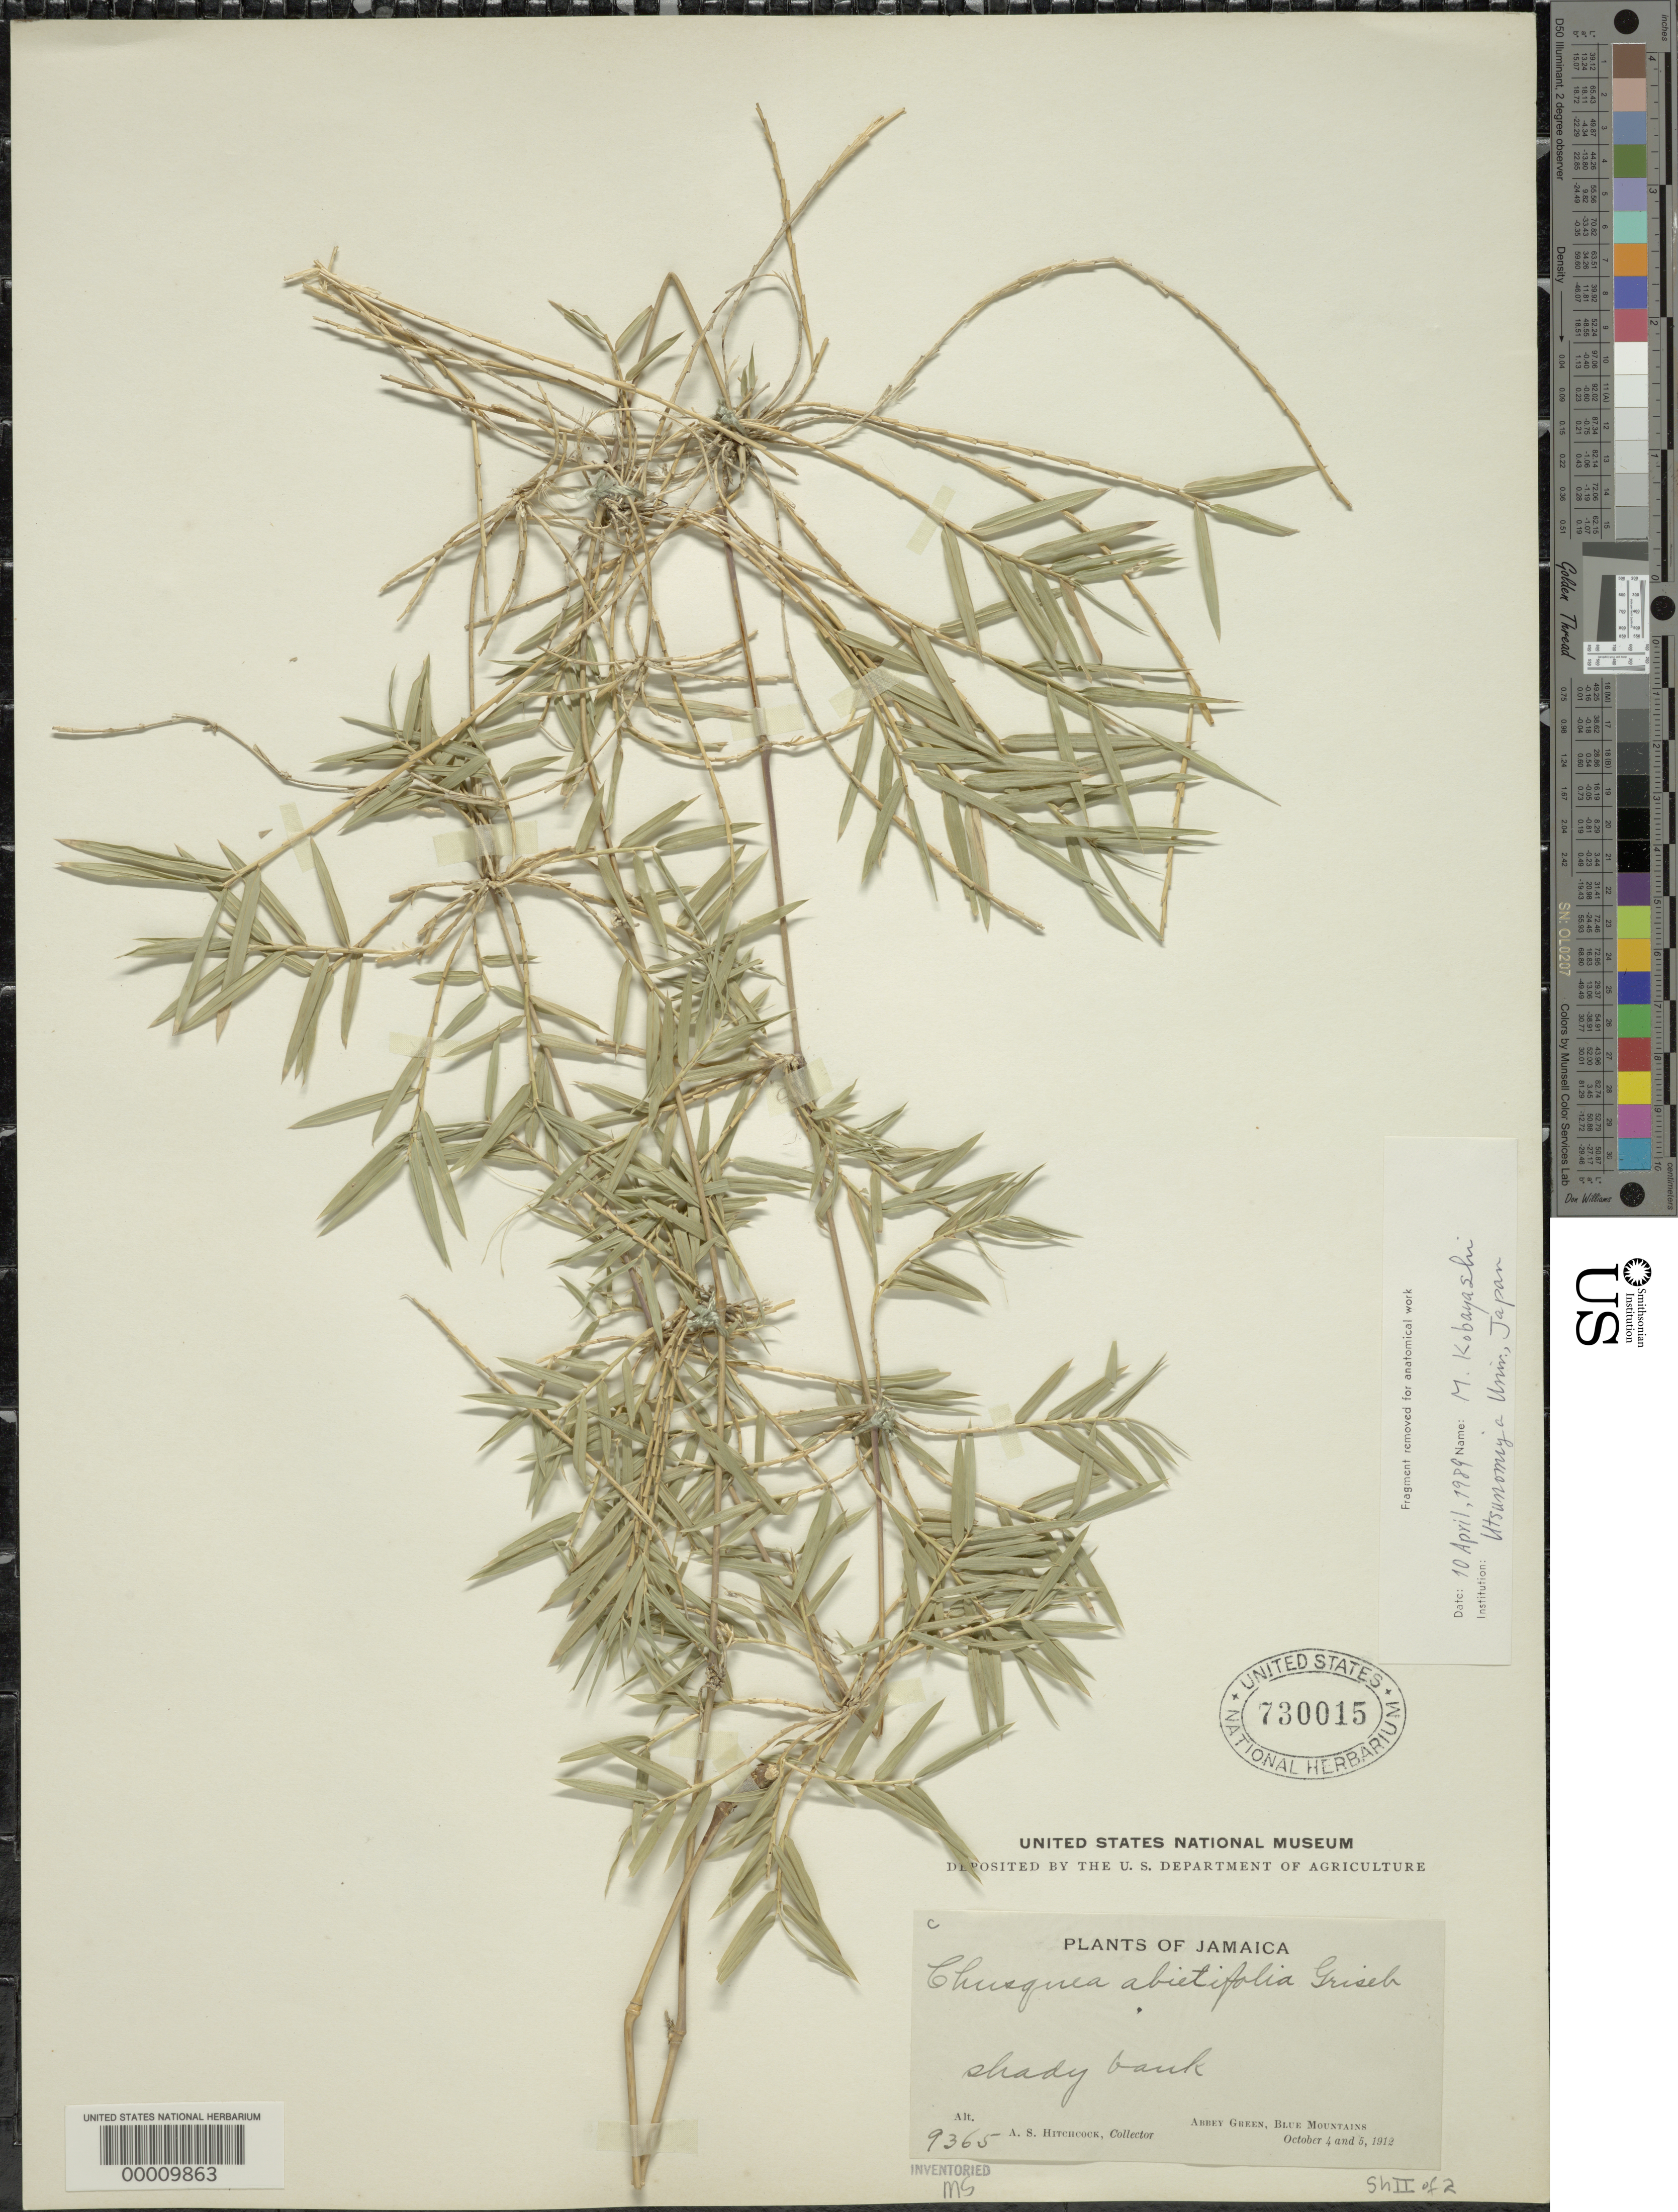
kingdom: Plantae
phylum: Tracheophyta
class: Liliopsida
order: Poales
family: Poaceae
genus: Chusquea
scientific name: Chusquea abietifolia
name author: Griseb.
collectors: A. S. Hitchcock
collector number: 9365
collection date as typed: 04 Oct 1912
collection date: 1912-10-04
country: Jamaica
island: Greater Antilles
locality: Abbey green, blue mountains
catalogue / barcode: US 730015